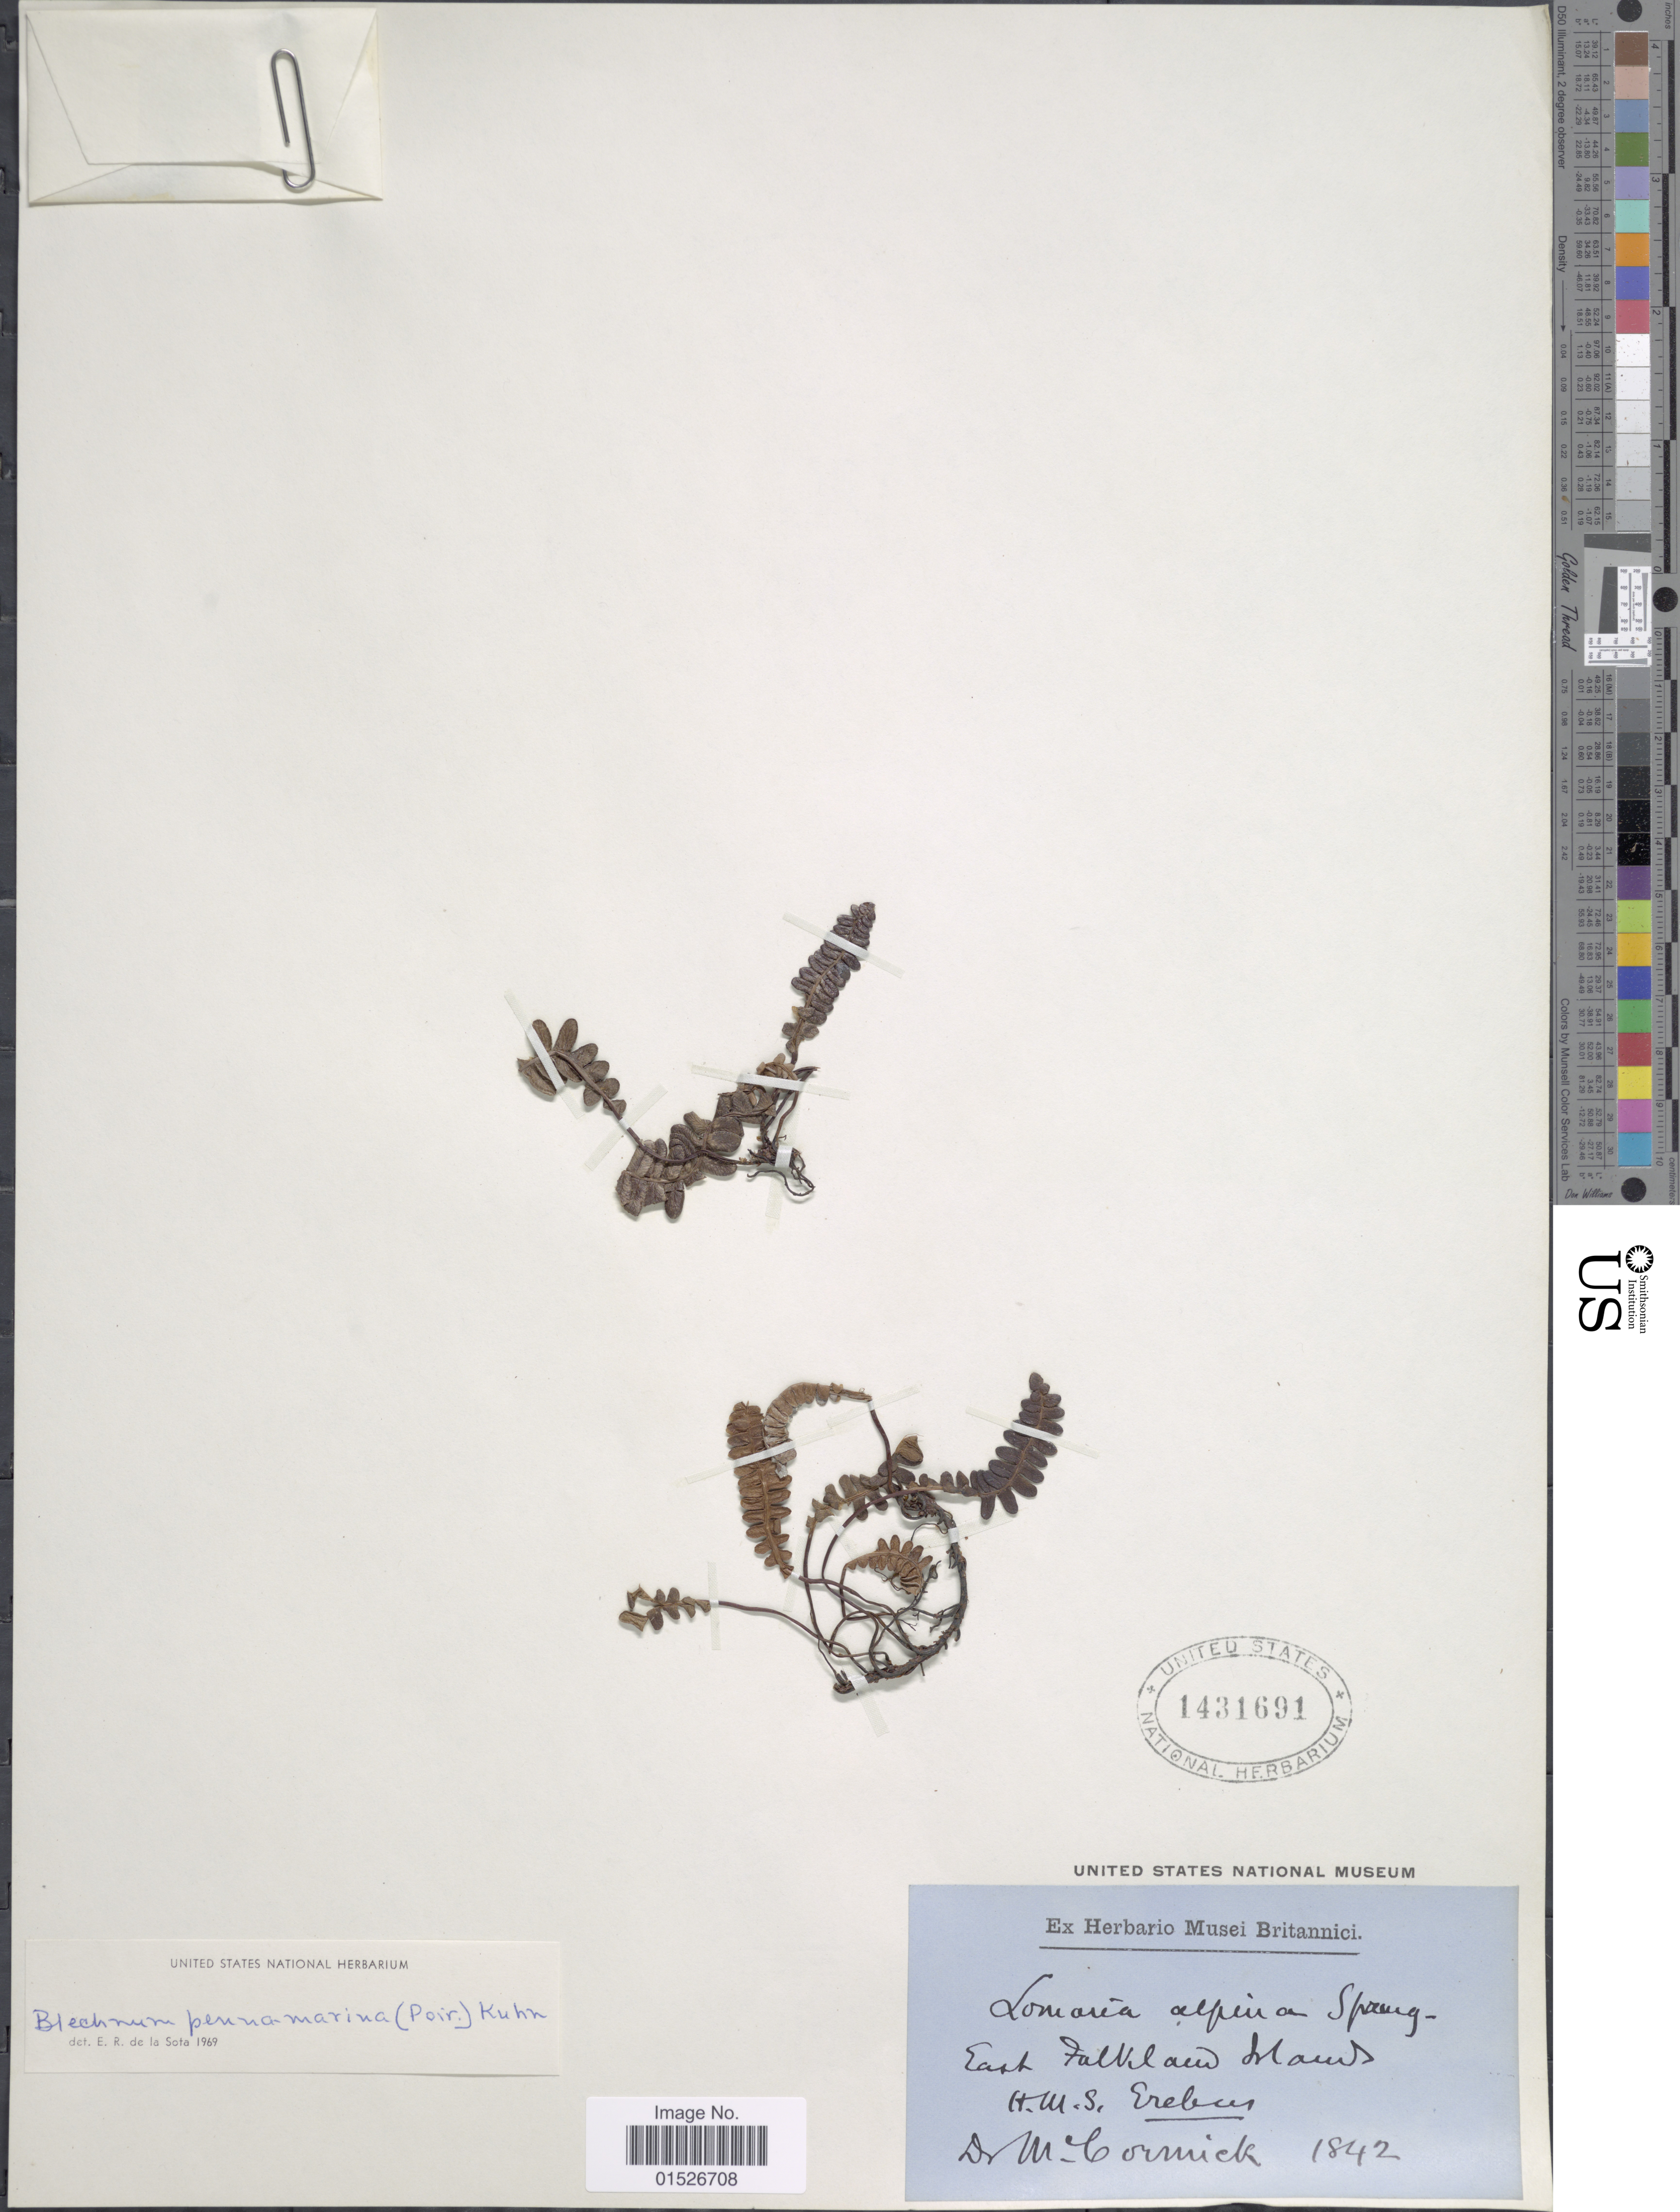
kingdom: Plantae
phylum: Tracheophyta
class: Polypodiopsida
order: Polypodiales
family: Blechnaceae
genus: Blechnum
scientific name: Blechnum penna-marina subsp. alpina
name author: T.C. Chambers & P. A. Farrant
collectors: M. Cormich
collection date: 1842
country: Falkland Islands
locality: East Falkland Maus H.W.S. Erebus. [interpreted]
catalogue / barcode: US 1431691